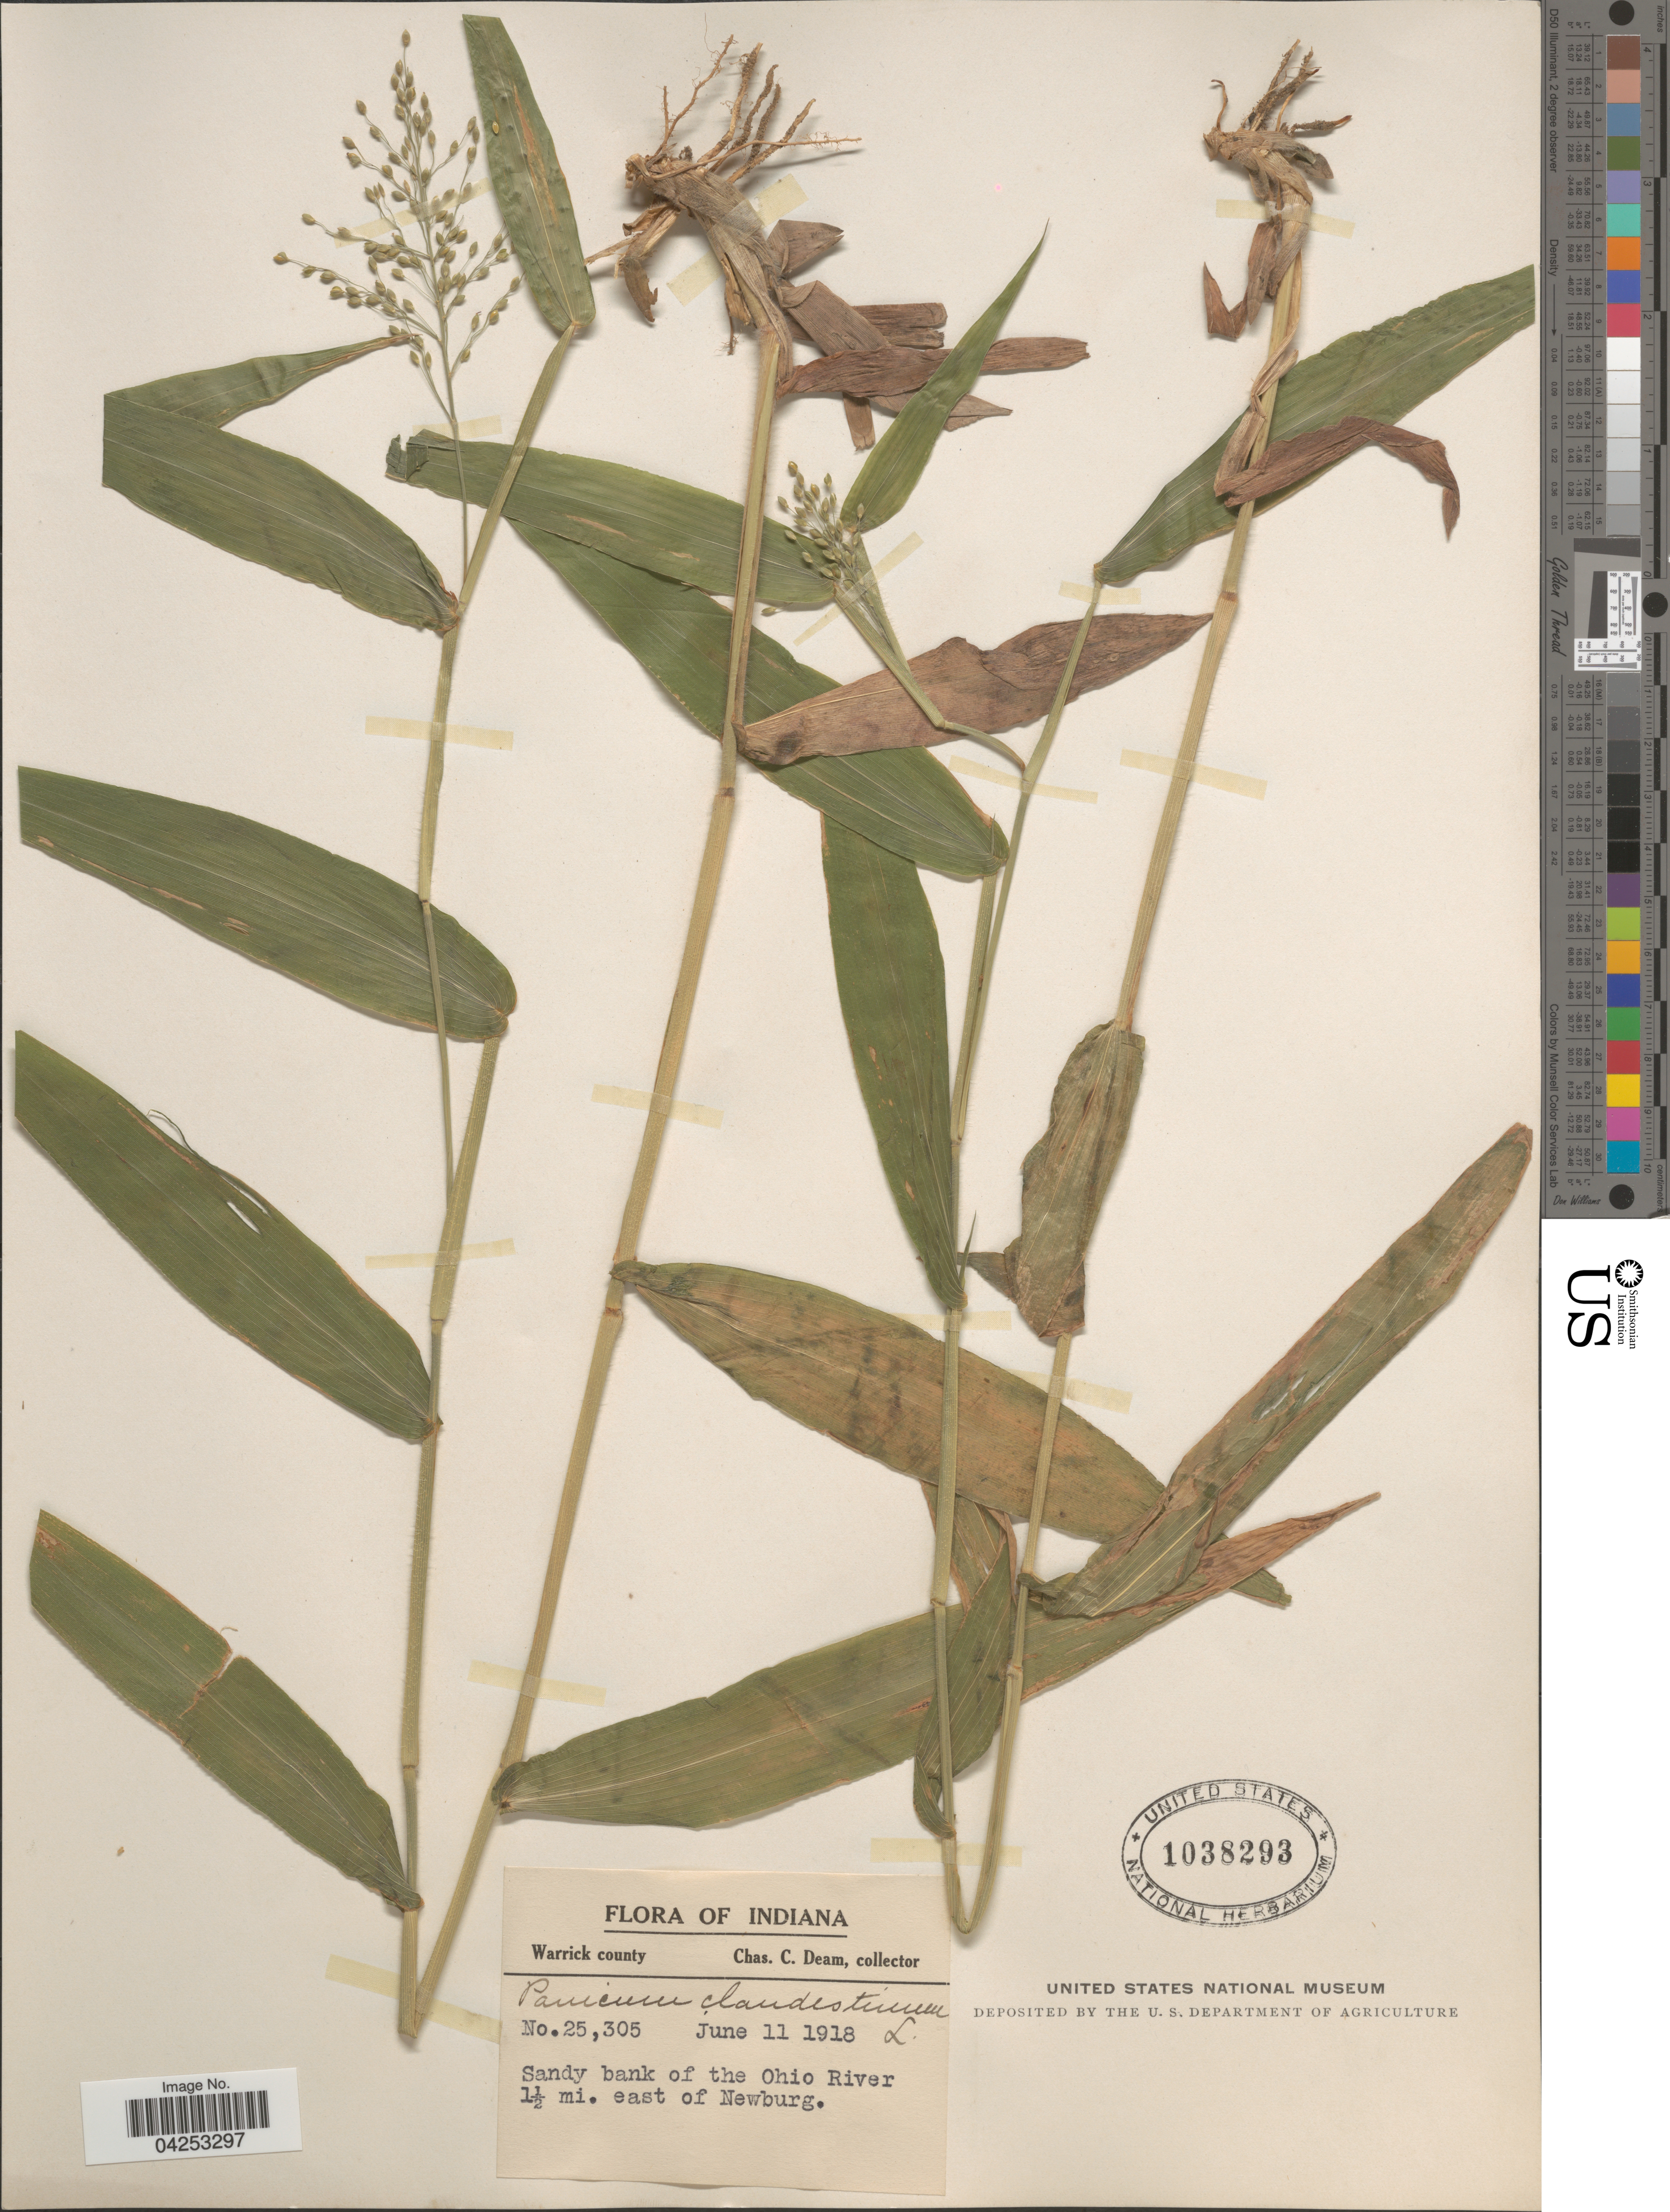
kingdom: Plantae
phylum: Tracheophyta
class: Liliopsida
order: Poales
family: Poaceae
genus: Dichanthelium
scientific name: Dichanthelium clandestinum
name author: (L.) Gould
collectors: C. C. Deam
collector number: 25305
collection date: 1918-06-11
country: United States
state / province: Indiana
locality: Warrick county. Sandy bank of the Ohio River 1½ mi. east of Newburg.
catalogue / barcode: US 1038293